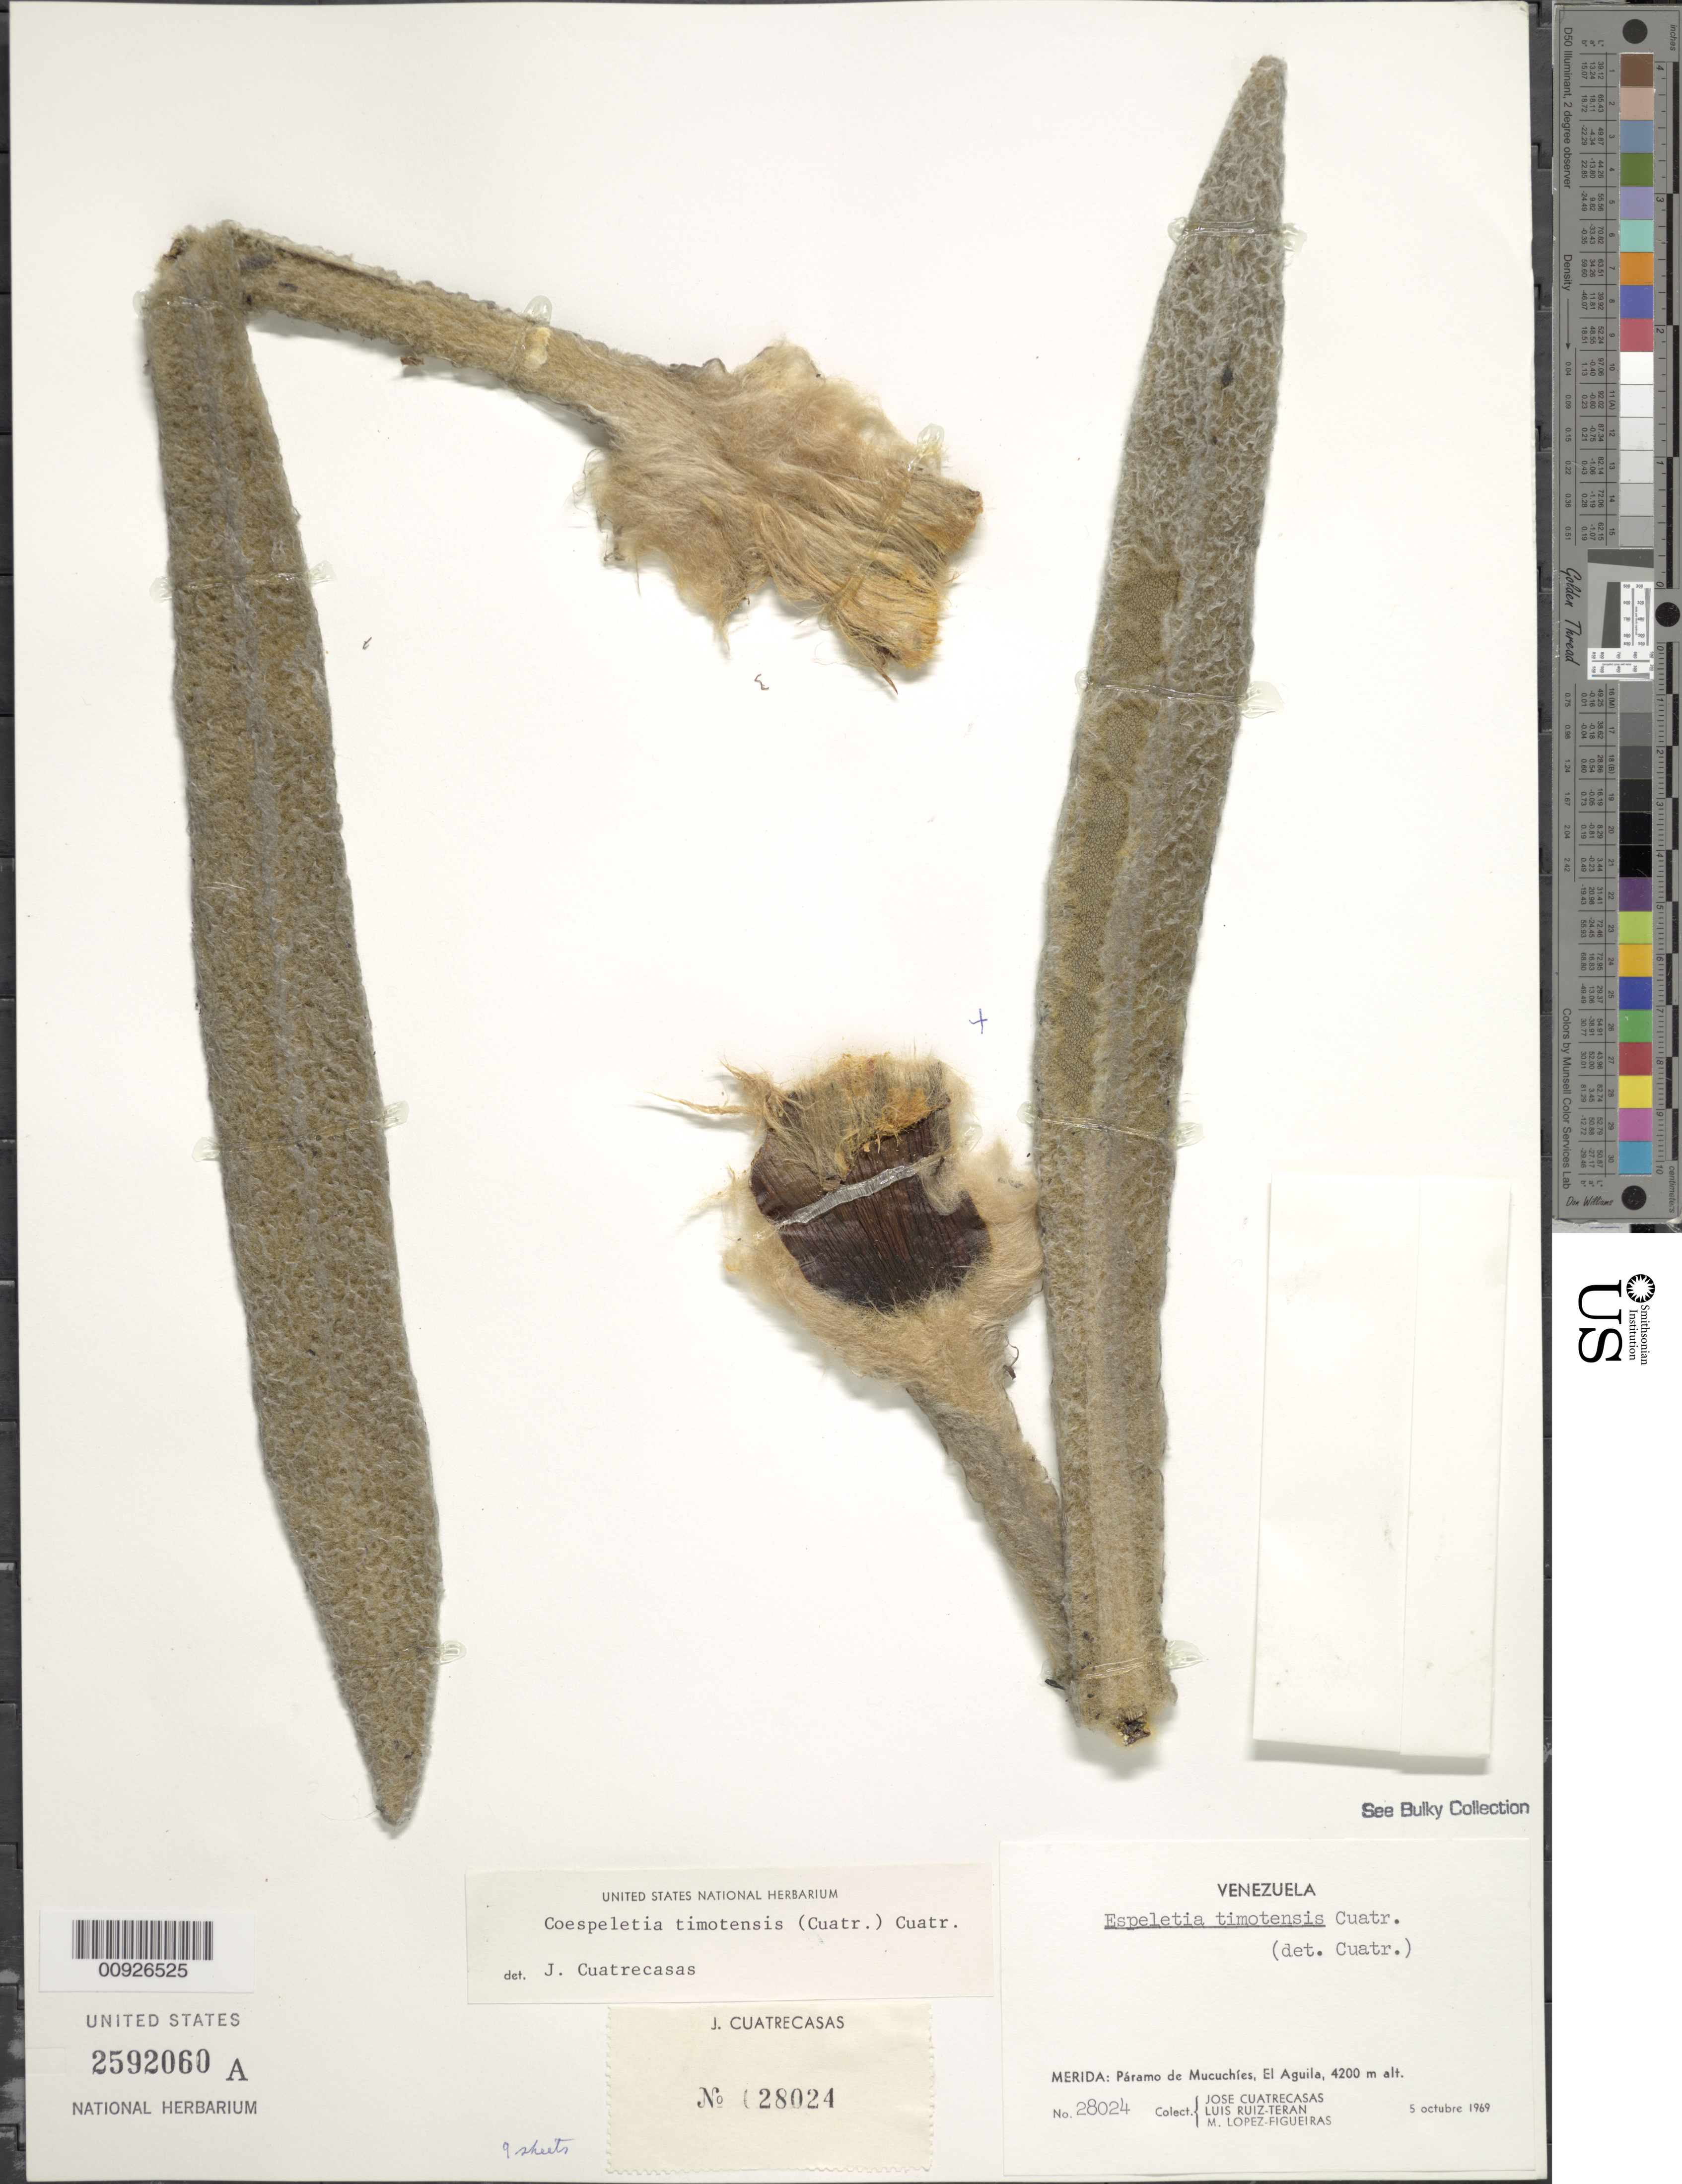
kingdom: Plantae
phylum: Tracheophyta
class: Magnoliopsida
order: Asterales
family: Asteraceae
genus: Coespeletia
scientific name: Coespeletia timotensis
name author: (Cuatrec.) Cuatrec.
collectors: J. Cuatrecasas, L. E. Ruíz-Terán & M. López Figueiras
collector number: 28024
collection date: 1969-10-05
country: Venezuela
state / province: Mérida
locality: P. de Mucuchíes. El Águila.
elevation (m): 4200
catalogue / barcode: US 2592060A